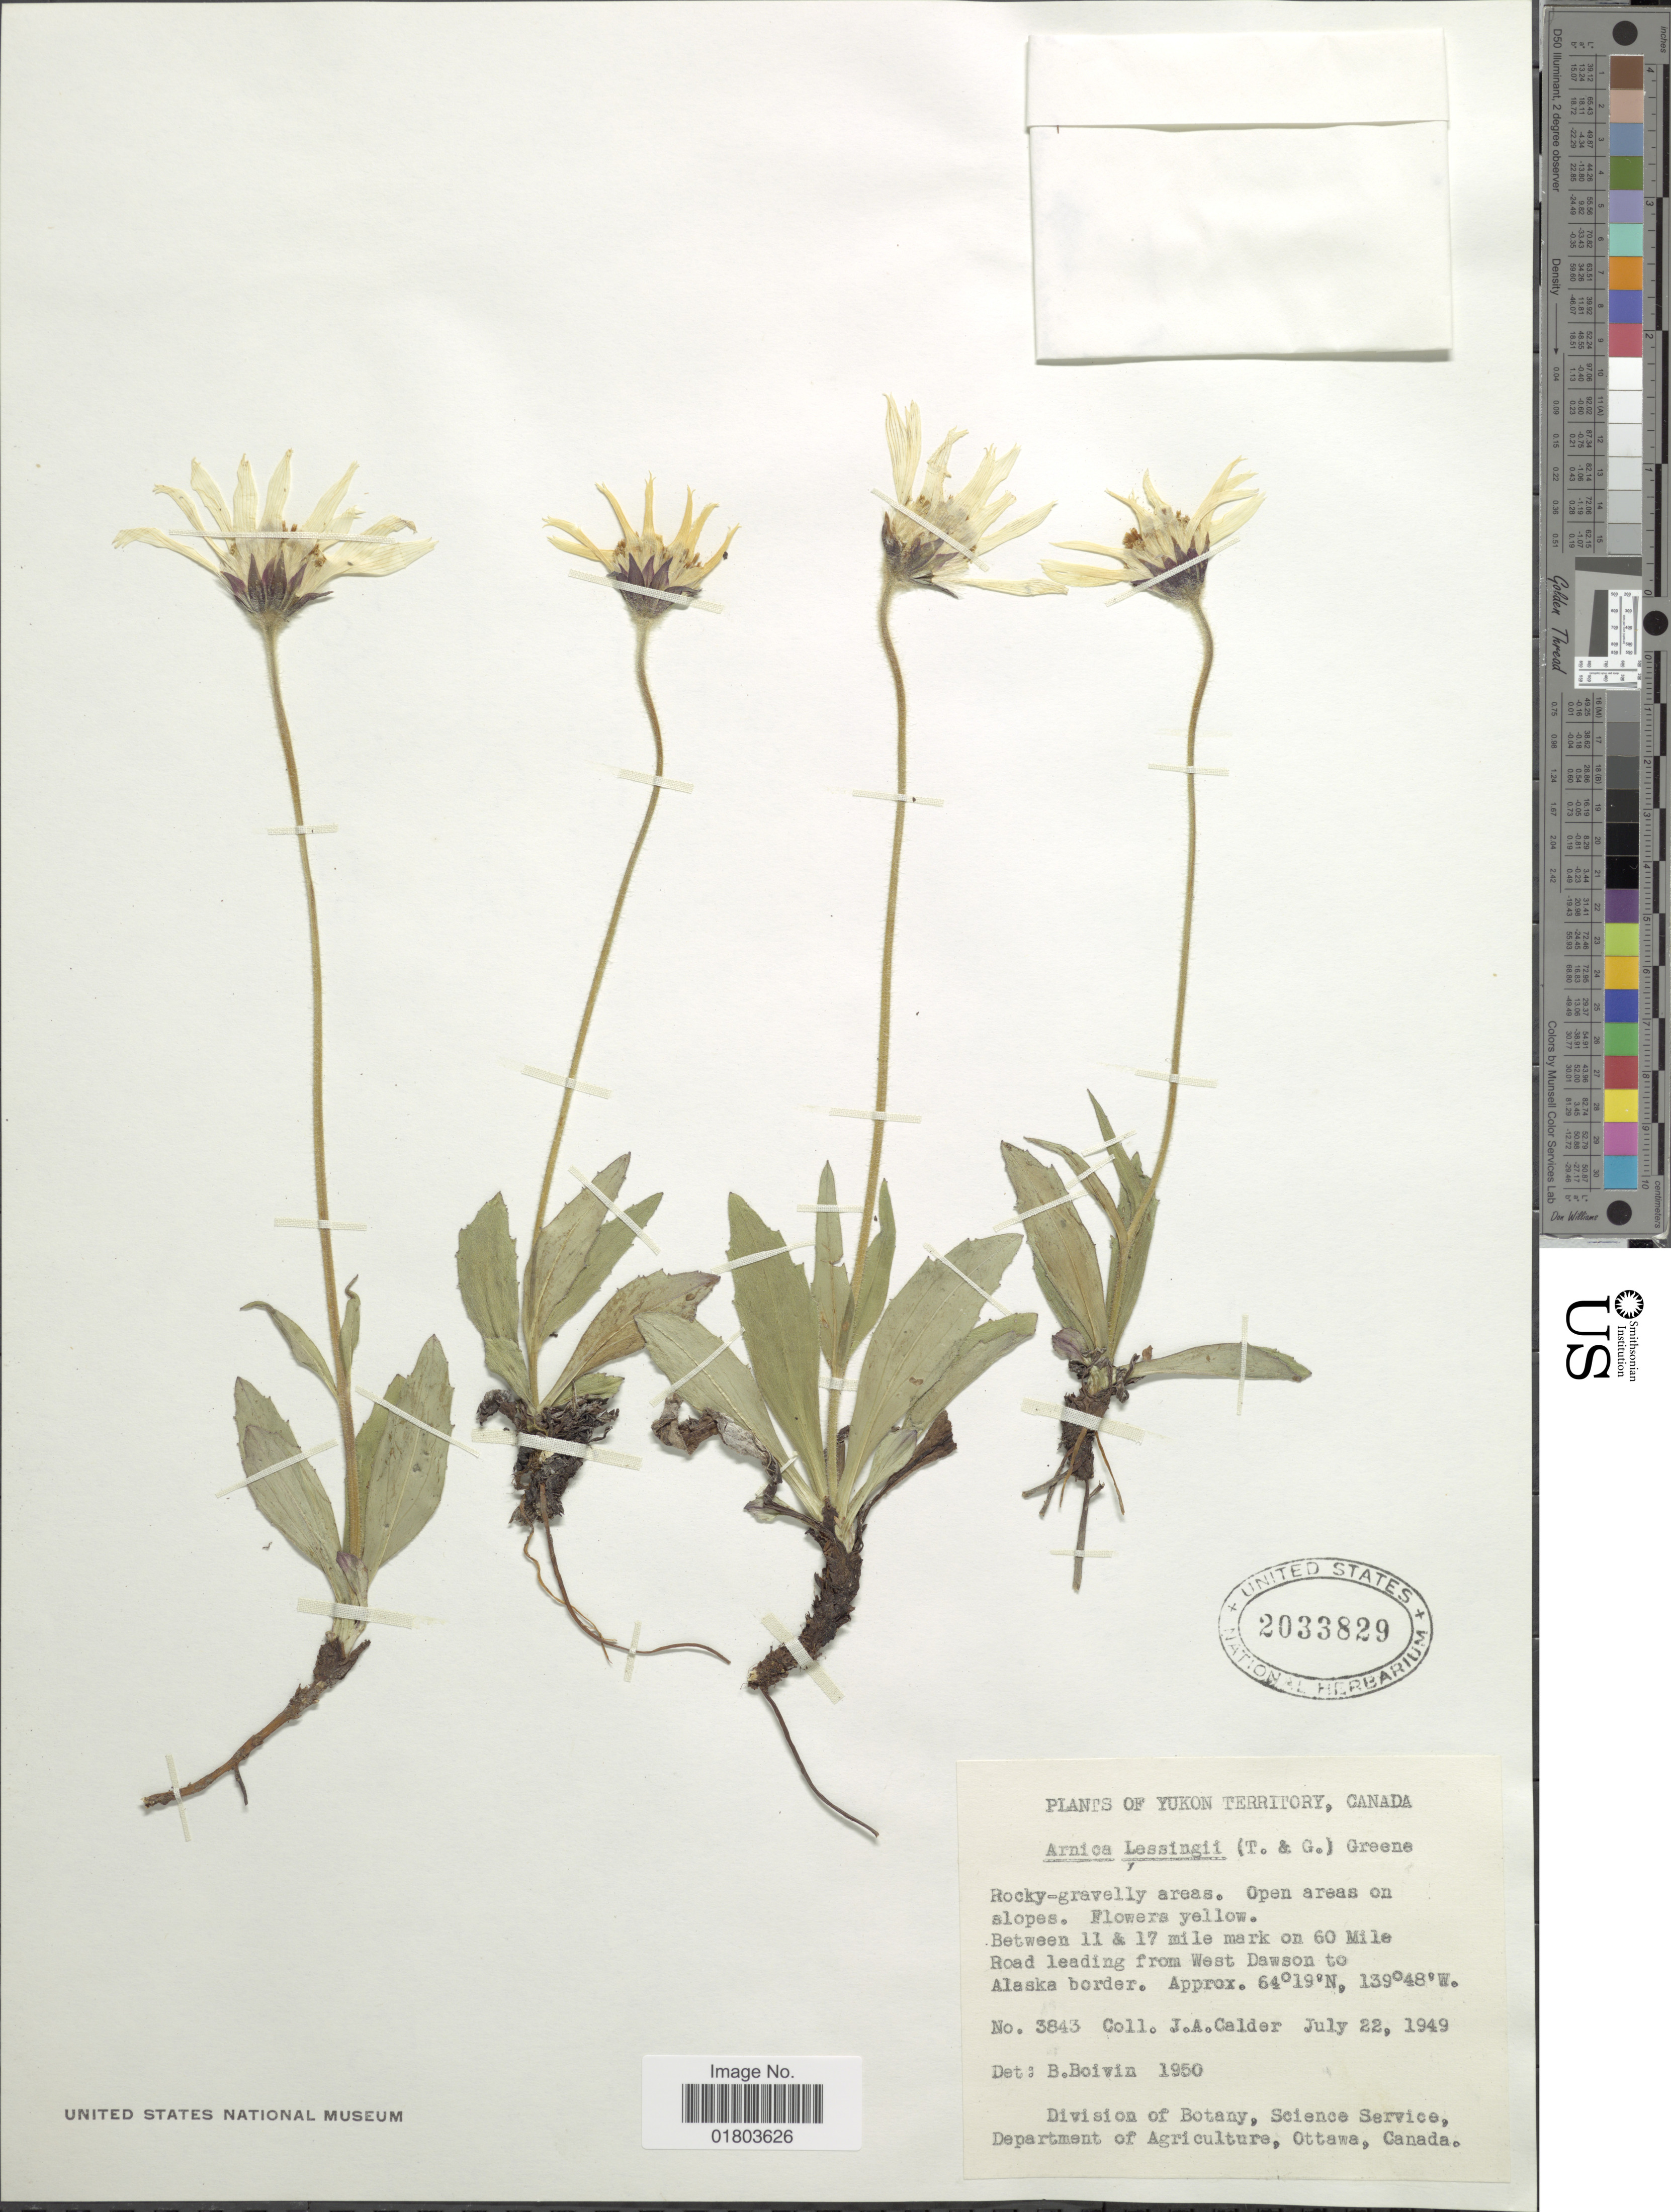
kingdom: Plantae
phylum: Tracheophyta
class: Magnoliopsida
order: Asterales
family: Asteraceae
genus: Arnica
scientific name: Arnica lessingii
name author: (Torr. & A. Gray) Greene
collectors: J. A. Calder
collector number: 3843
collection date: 1949-07-22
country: Canada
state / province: Yukon Territory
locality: Rocky-gravelly areas. Open areas on slopes. between 11 & 17 mile mark on 60 Mile Road leading from West Dawson to Alaska border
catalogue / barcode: US 2033829